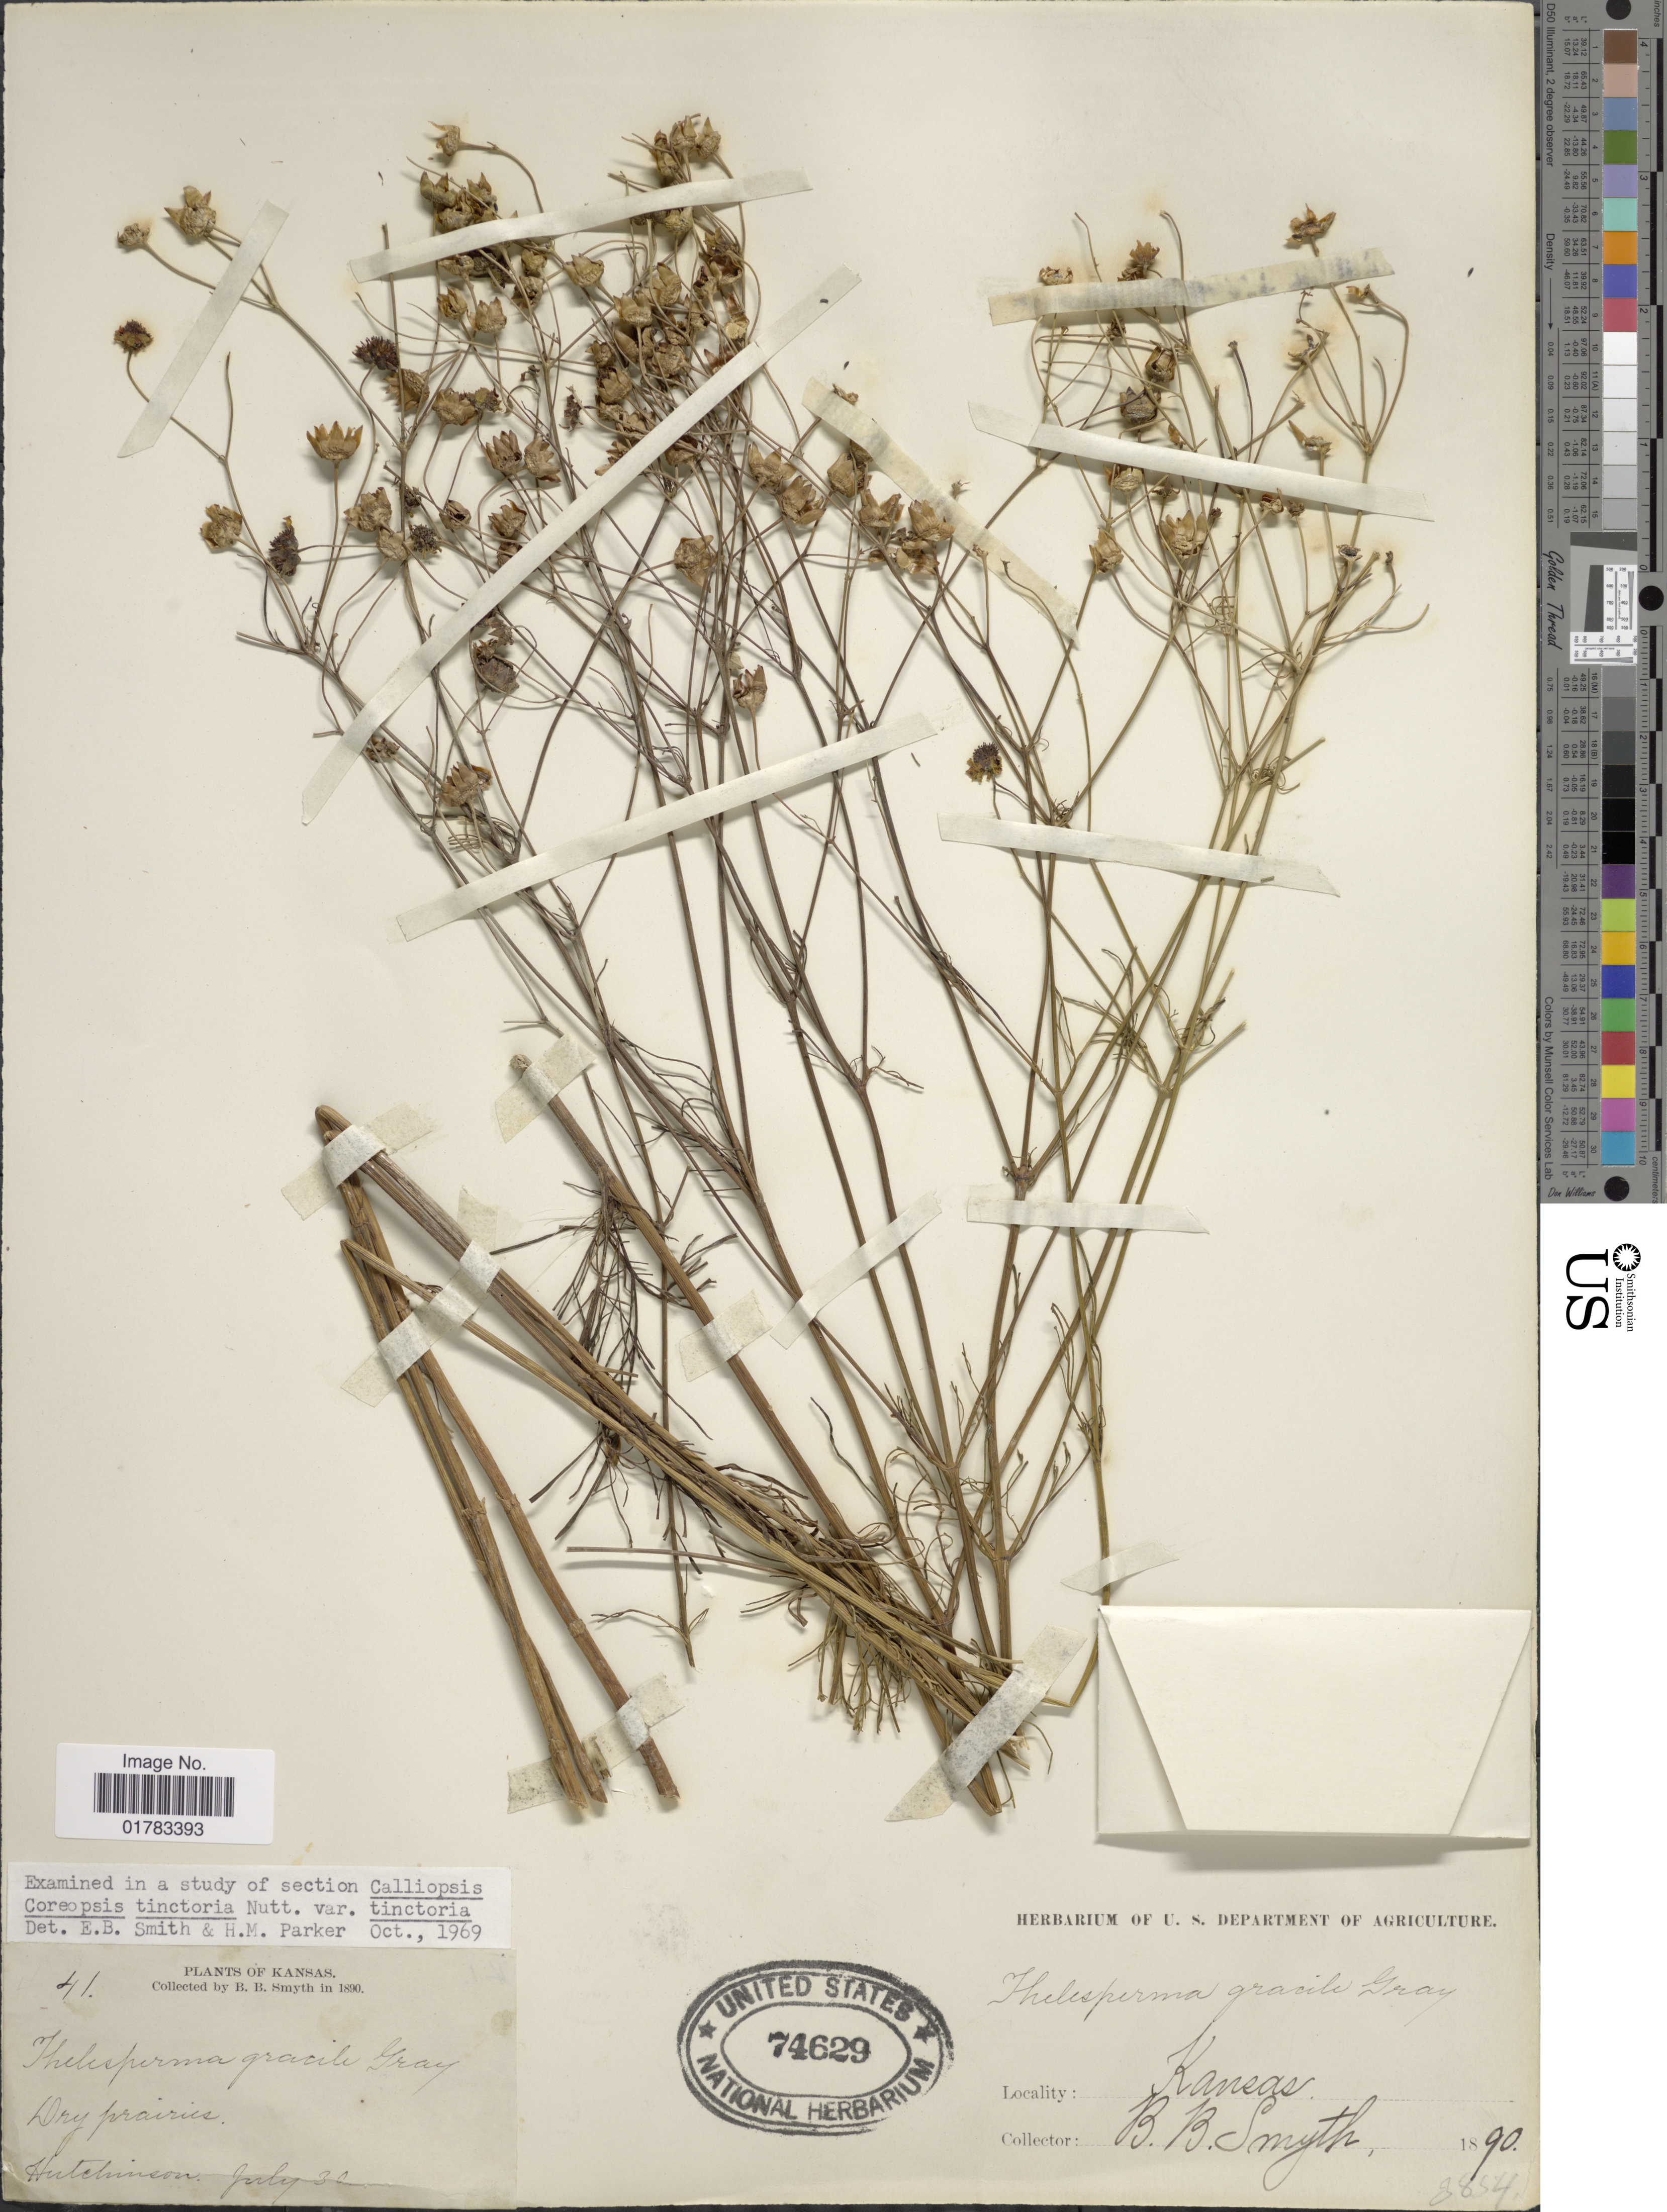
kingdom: Plantae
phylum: Tracheophyta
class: Magnoliopsida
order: Asterales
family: Asteraceae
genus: Coreopsis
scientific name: Coreopsis tinctoria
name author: Nutt.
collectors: B. Smyth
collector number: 41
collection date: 1890-07-30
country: United States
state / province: Kansas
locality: Dry prairies, Hutchinson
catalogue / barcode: US 74629